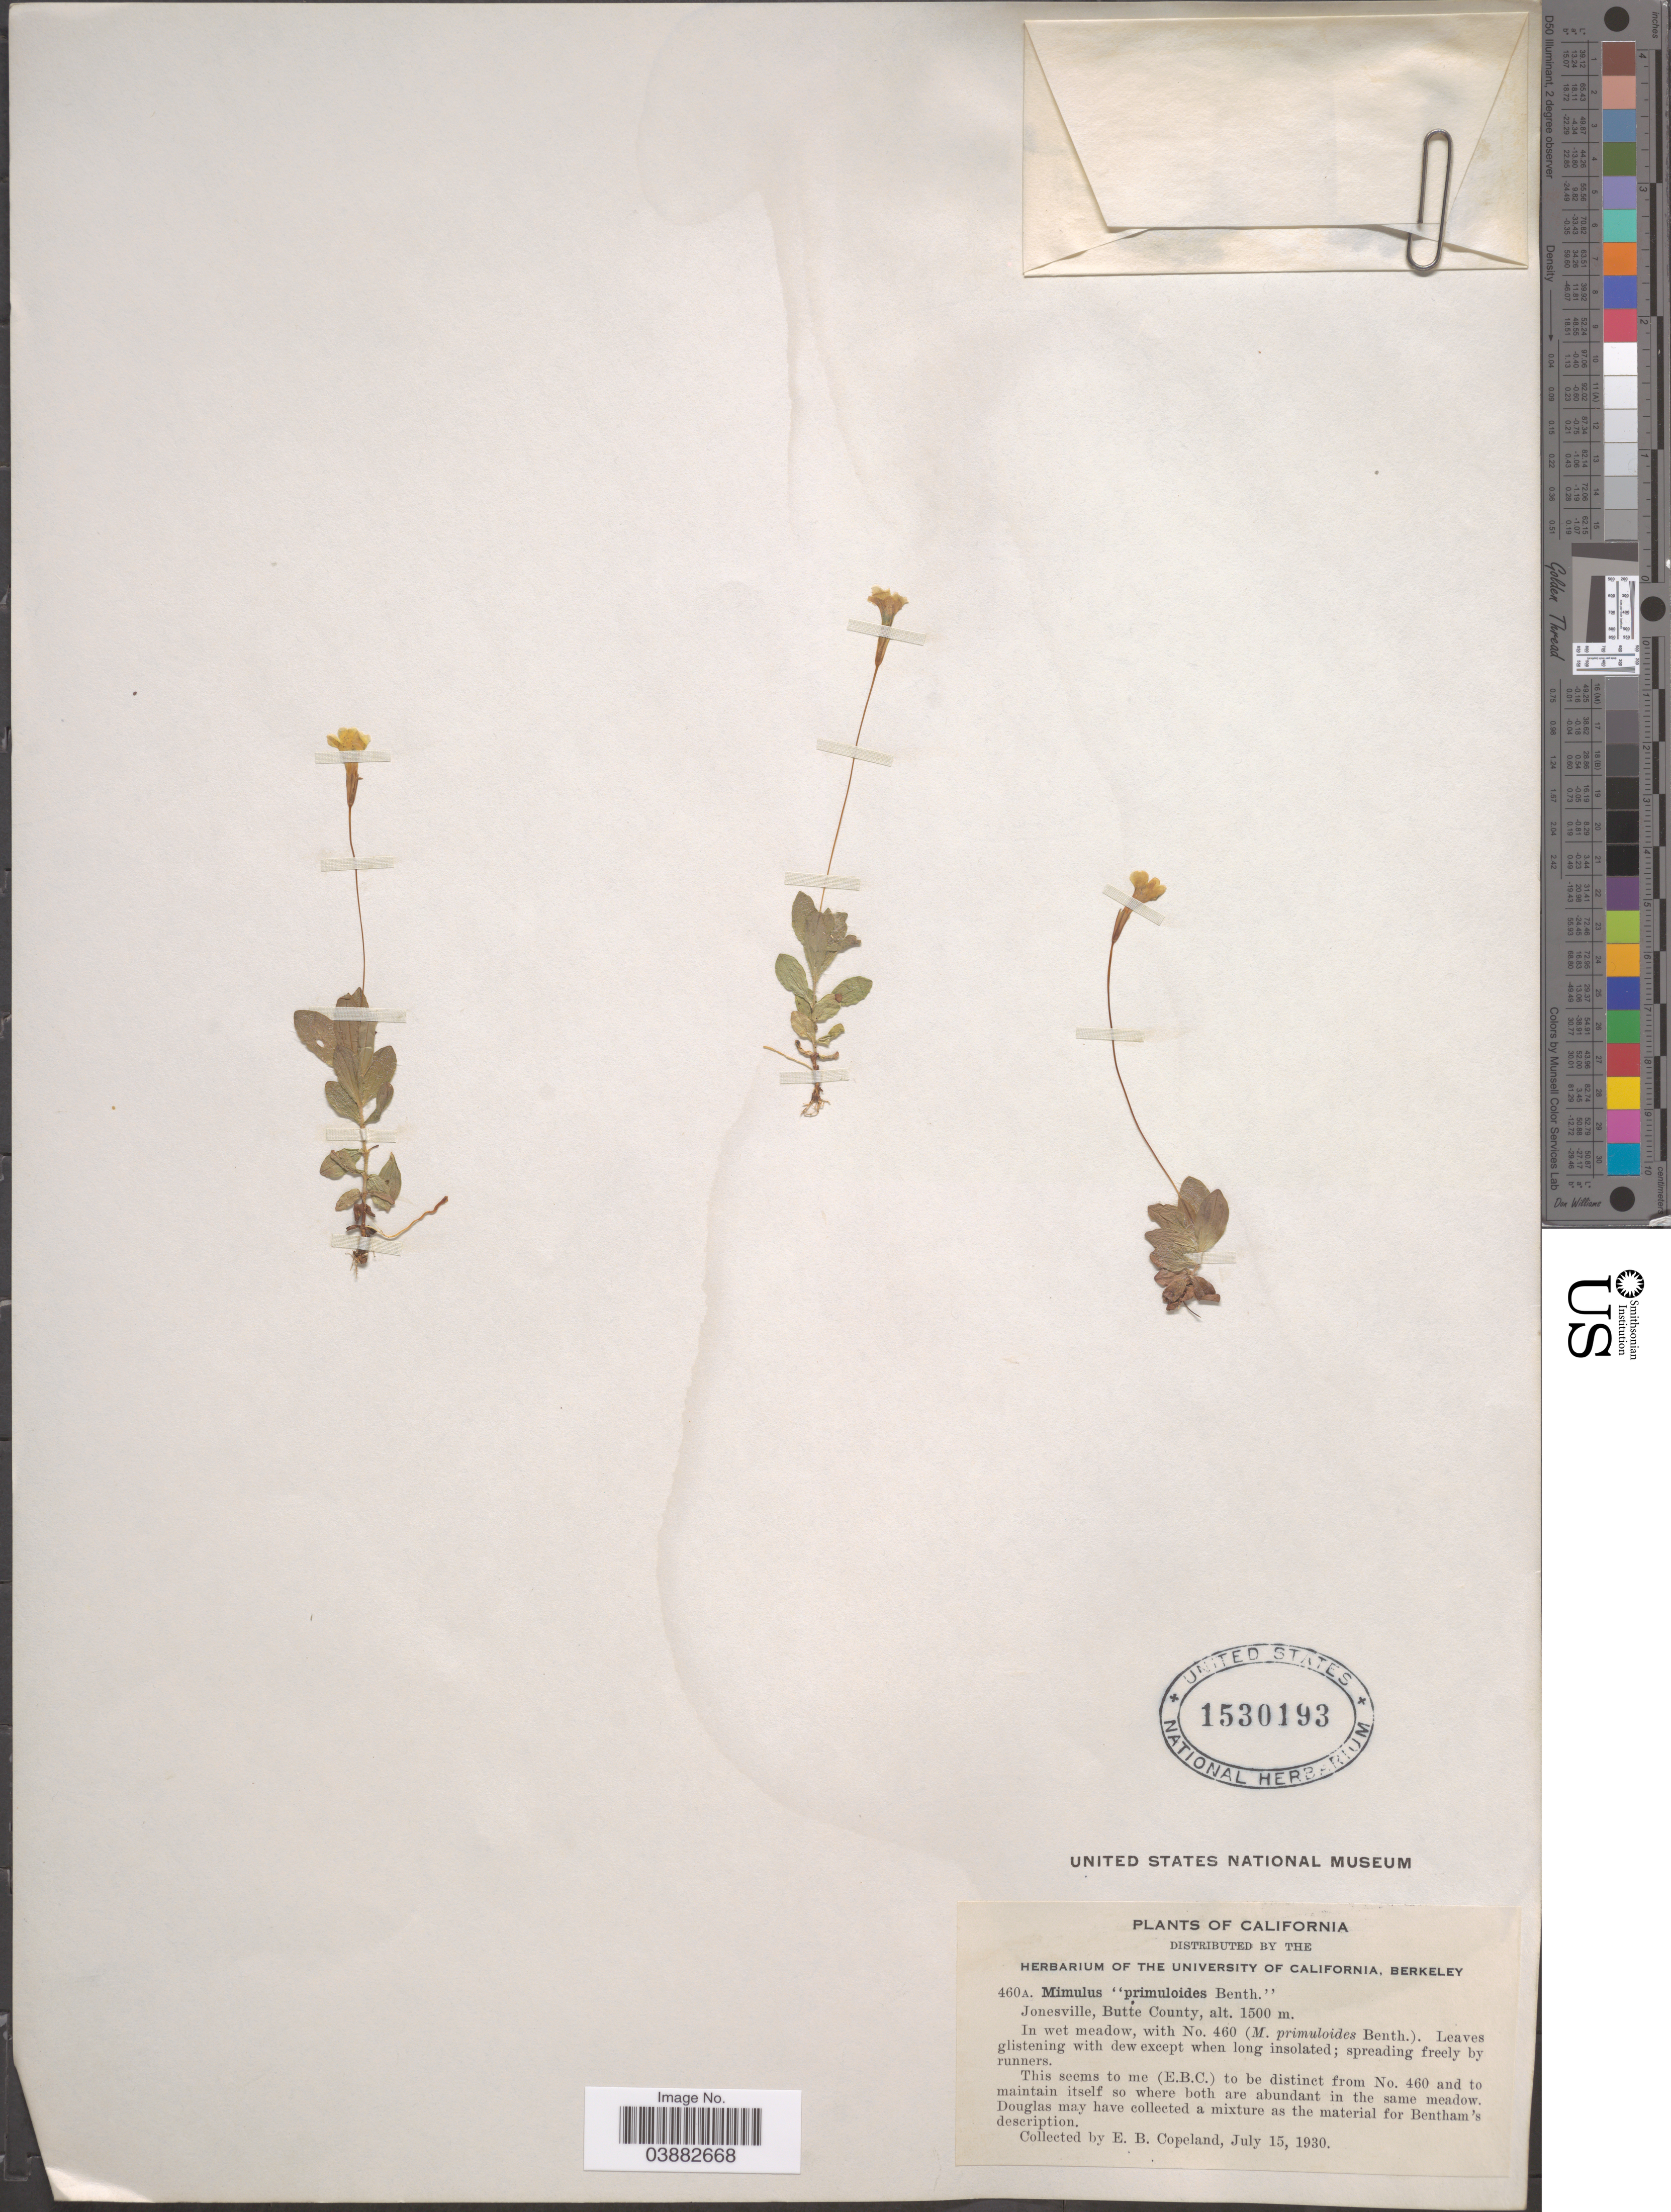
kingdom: Plantae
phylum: Tracheophyta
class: Magnoliopsida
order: Lamiales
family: Phrymaceae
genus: Mimulus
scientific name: Mimulus primuloides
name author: Benth.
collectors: E. B. Copeland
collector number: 460A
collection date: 1930-07-15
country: United States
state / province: California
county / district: Butte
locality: Jonesville, Butte County.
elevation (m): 1500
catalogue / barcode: US 1530193